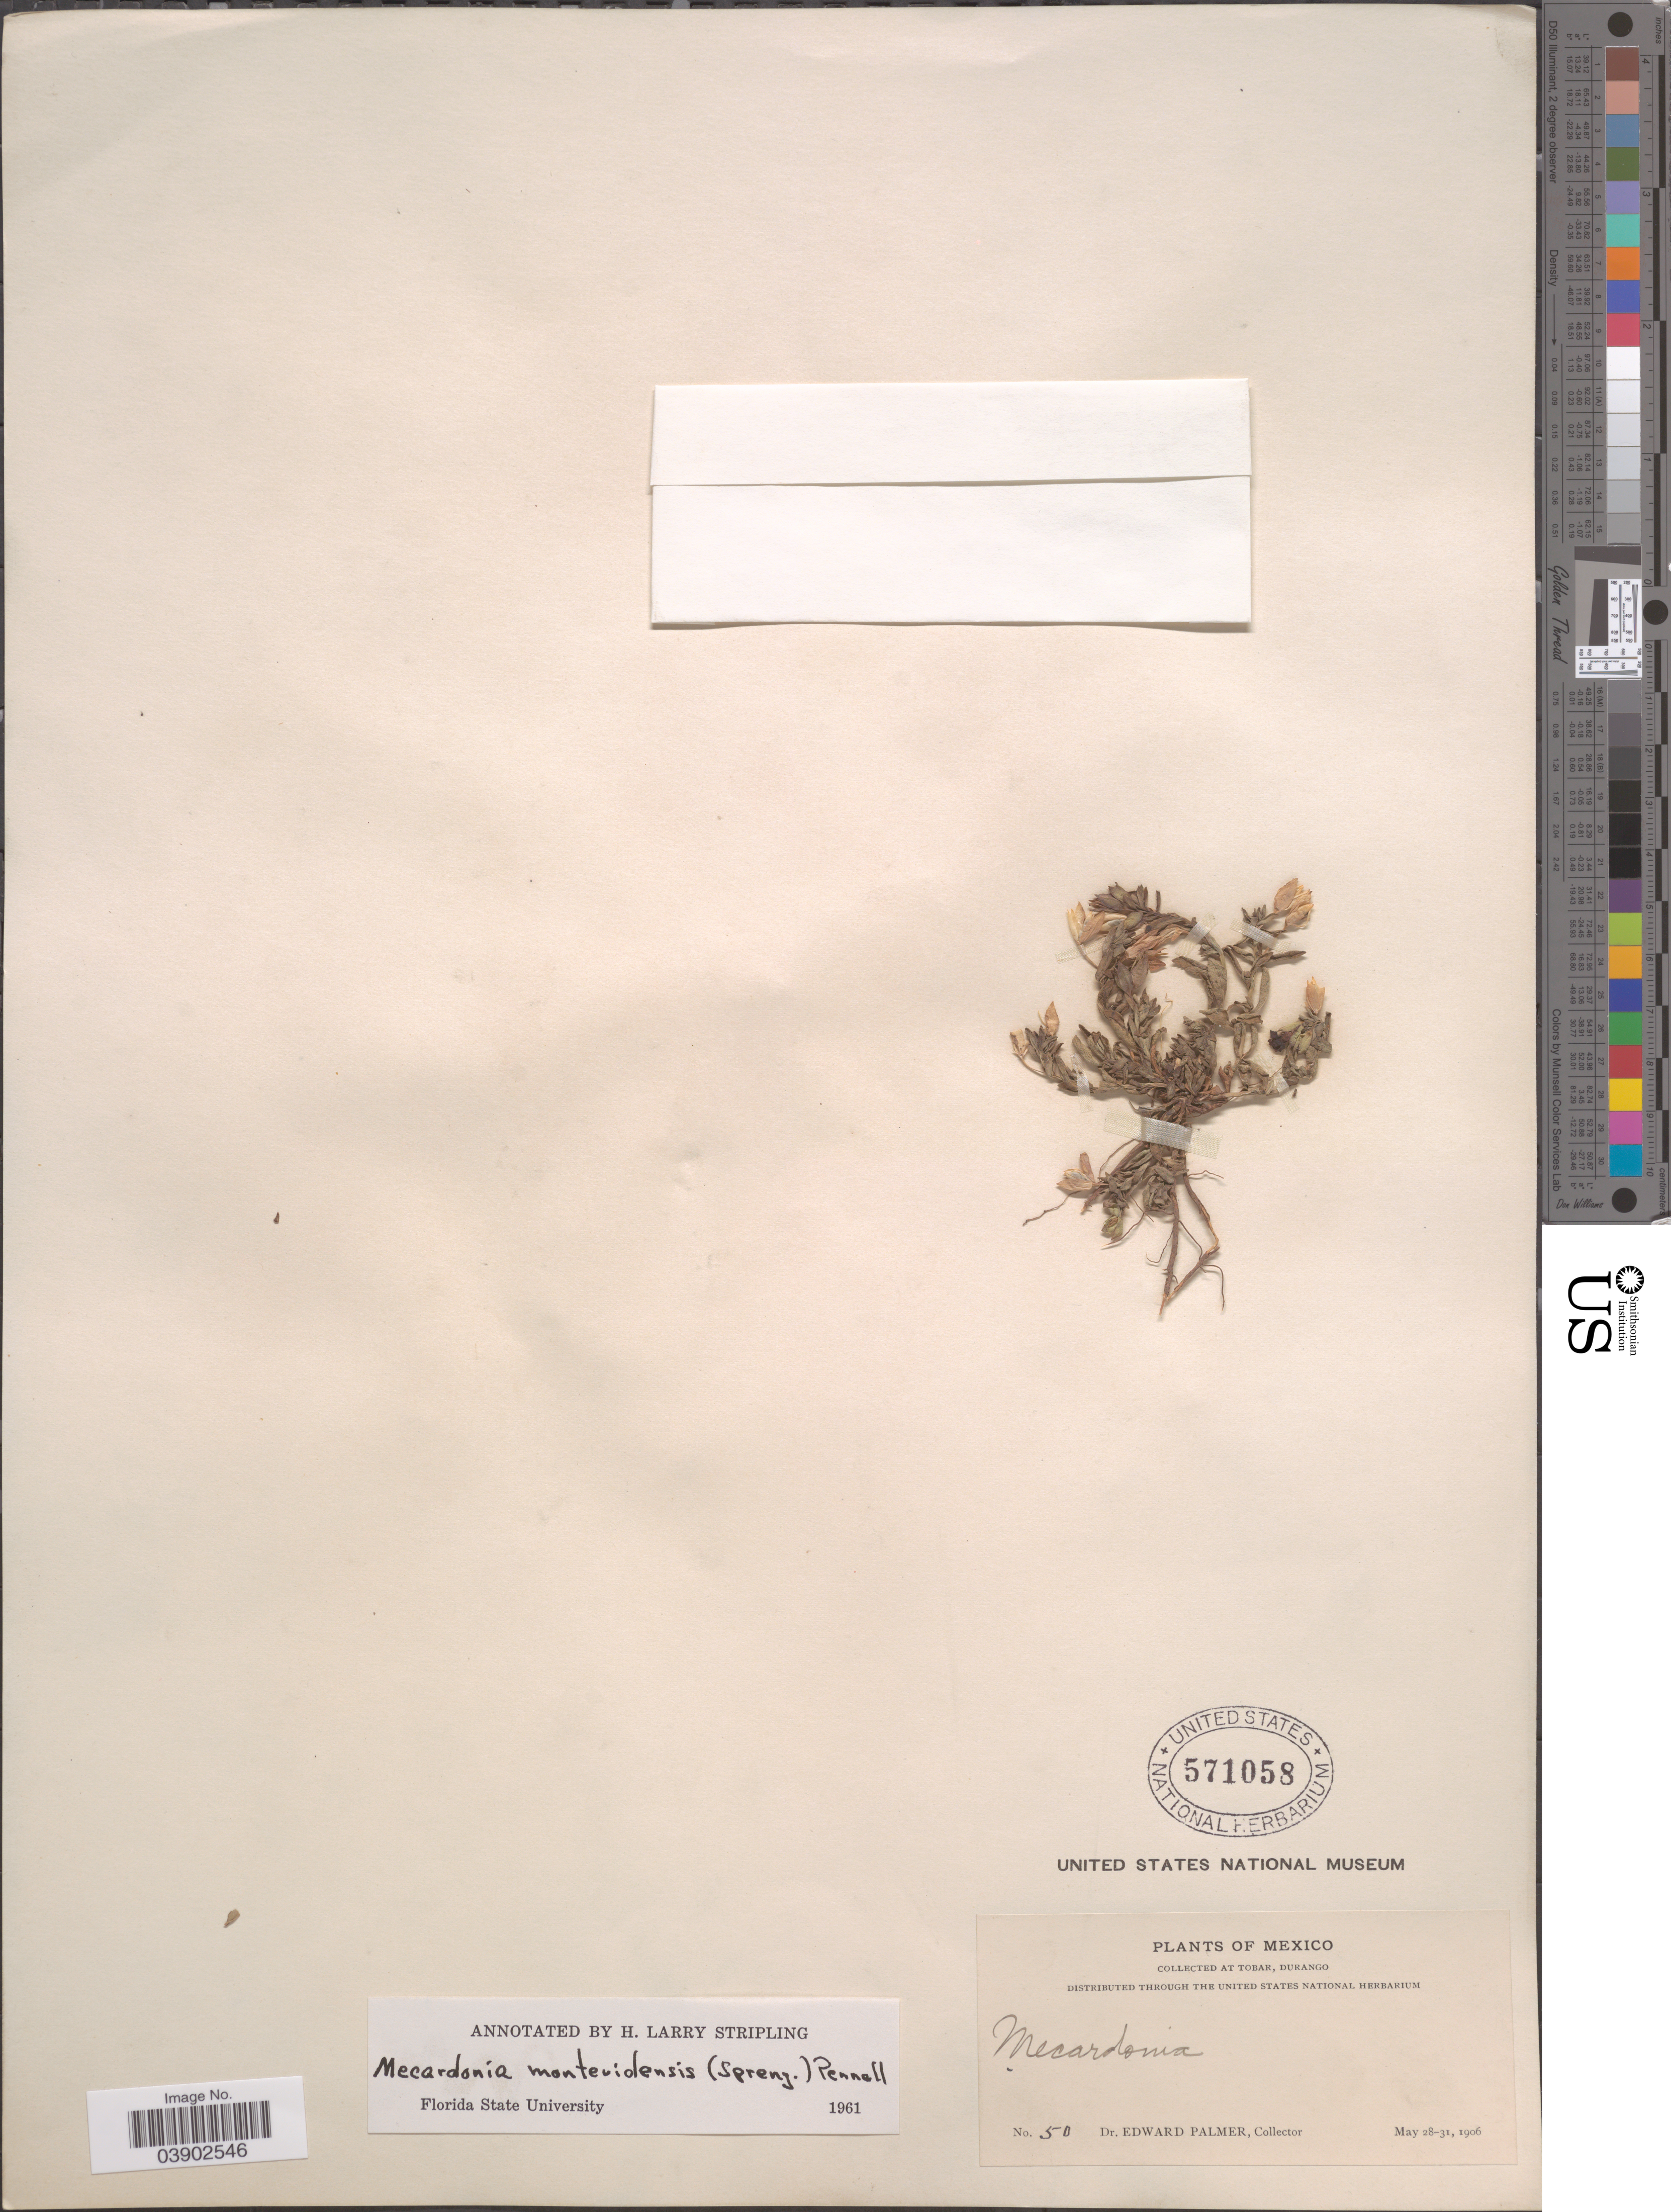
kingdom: Plantae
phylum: Tracheophyta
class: Magnoliopsida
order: Lamiales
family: Plantaginaceae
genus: Mecardonia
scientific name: Mecardonia procumbens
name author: (Mill.) Small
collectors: E. Palmer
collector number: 50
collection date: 1906-05-28/1906-05-31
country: Mexico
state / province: Durango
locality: Tobar.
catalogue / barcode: US 571058